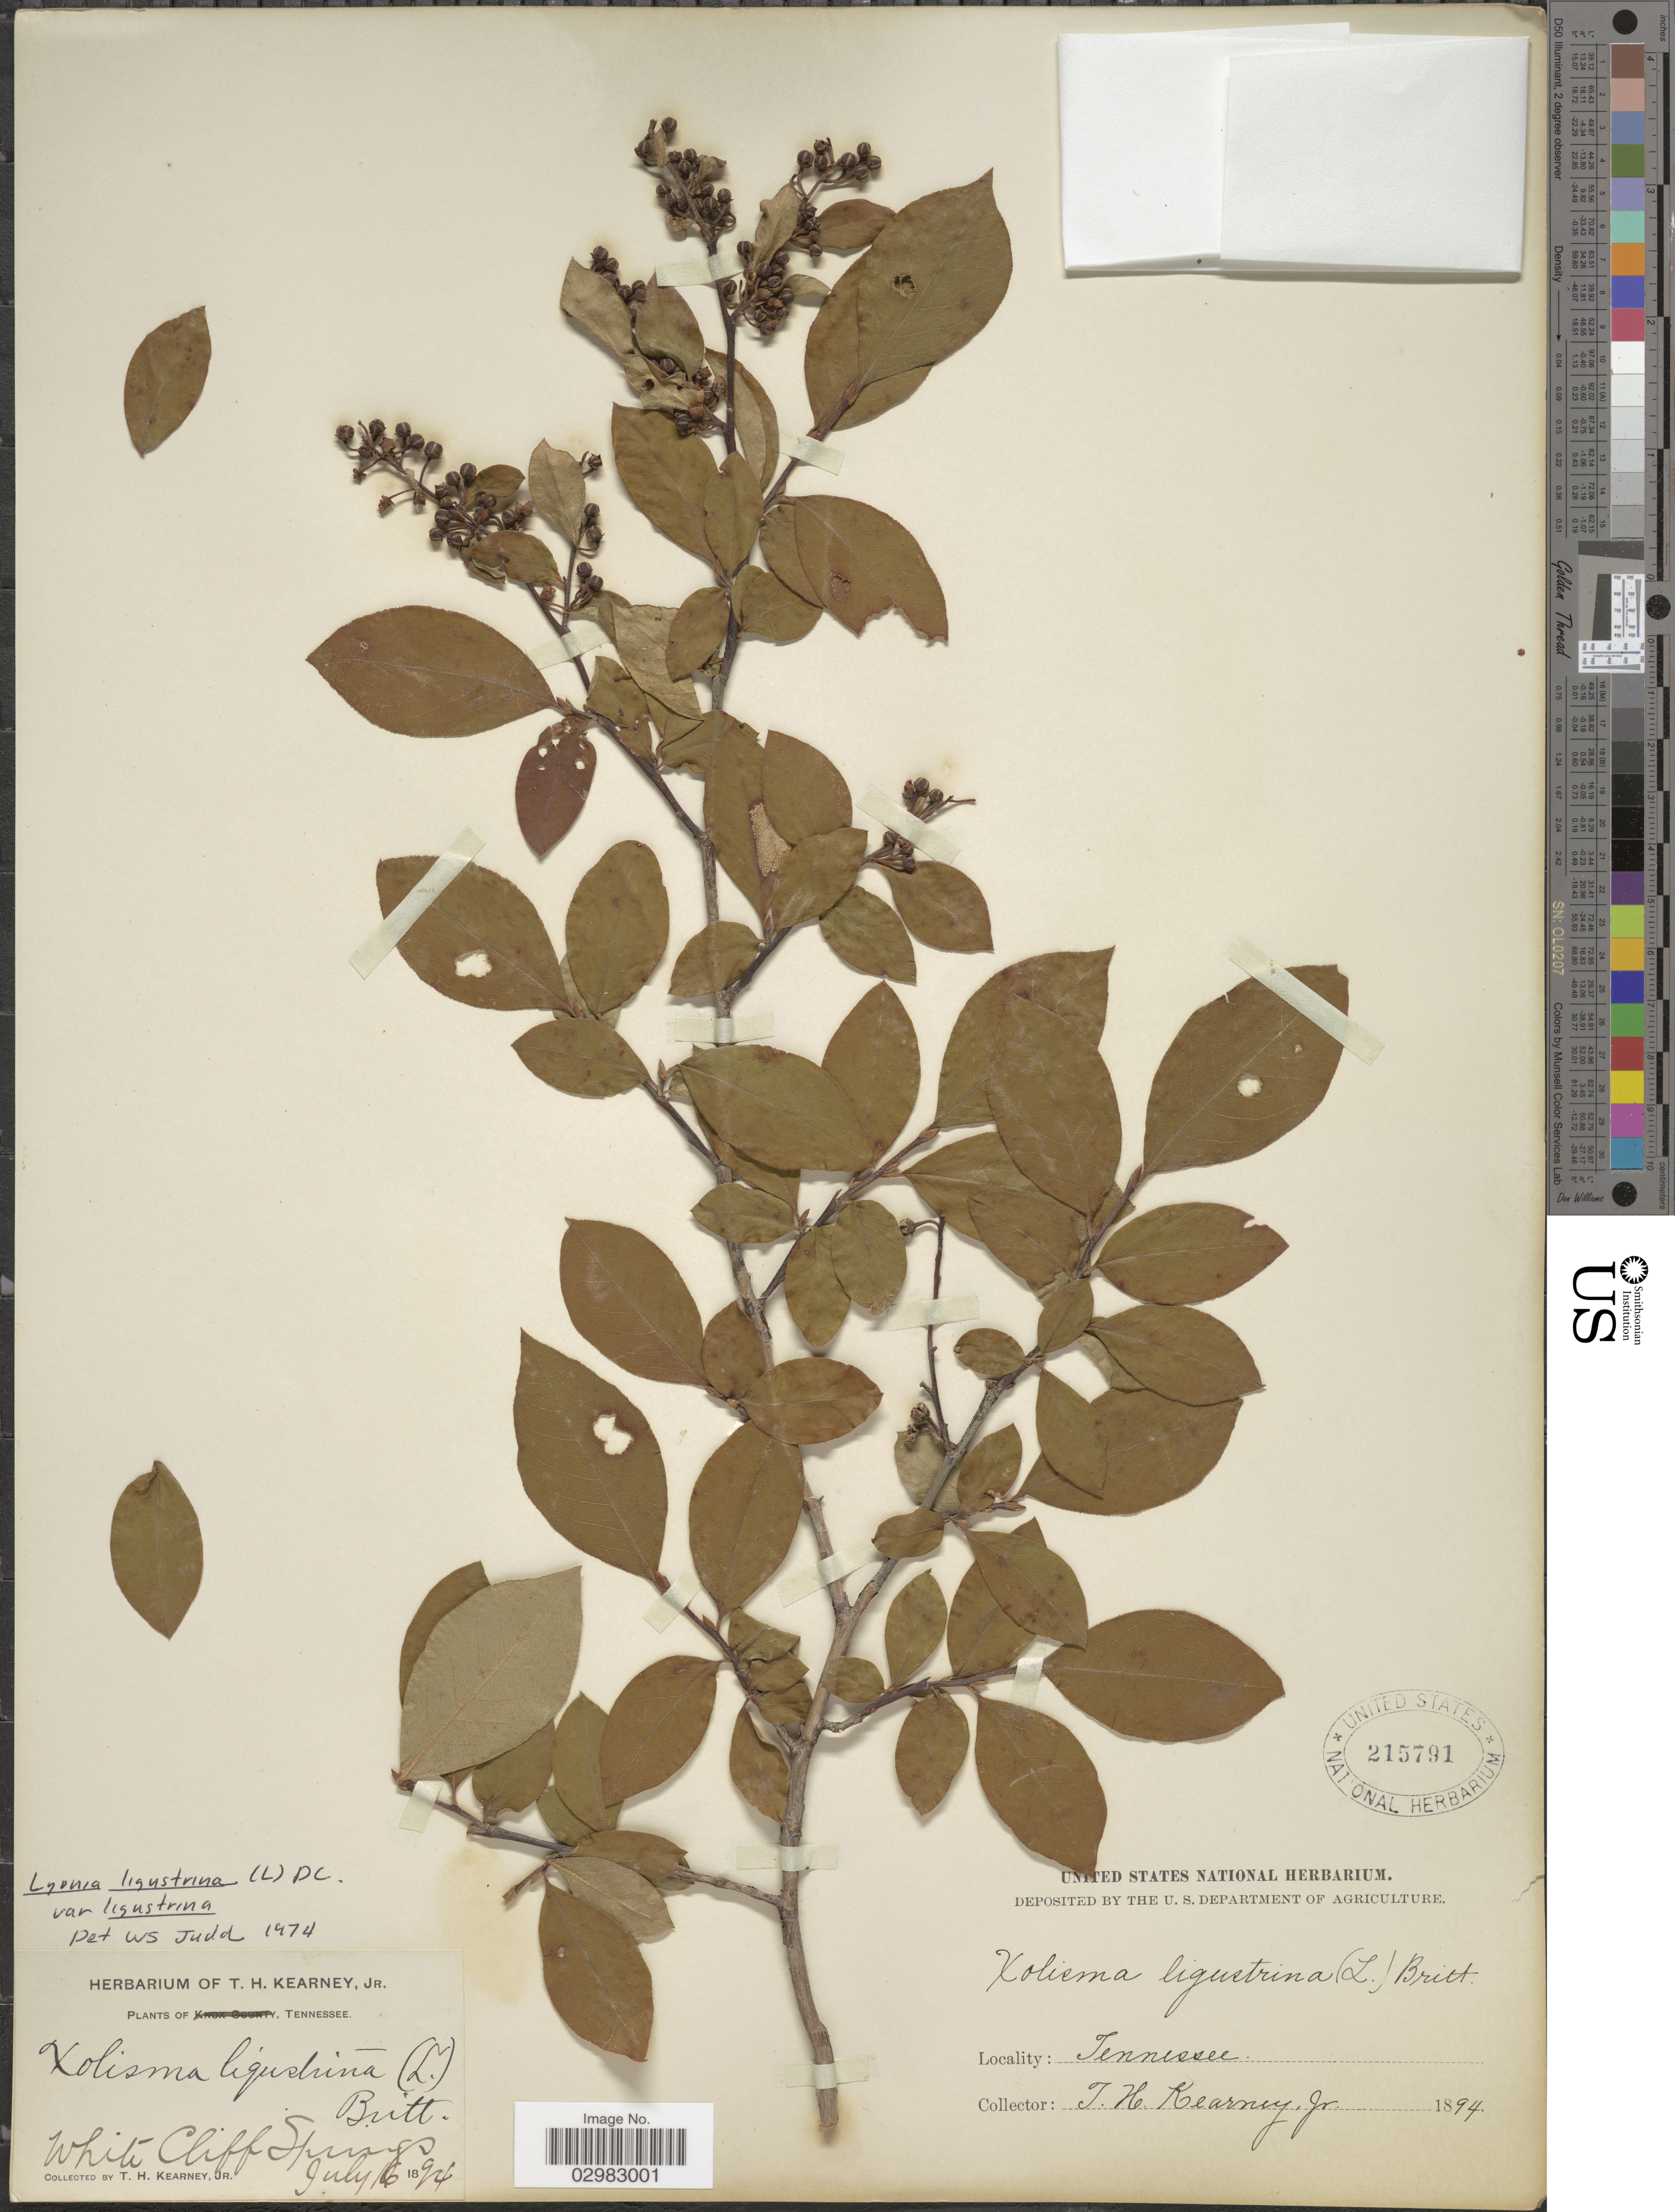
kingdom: Plantae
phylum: Tracheophyta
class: Magnoliopsida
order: Ericales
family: Ericaceae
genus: Lyonia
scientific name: Lyonia ligustrina var. ligustrina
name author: (L.) DC.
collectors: T. H. Kearney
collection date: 1894-07-06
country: United States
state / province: Tennessee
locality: White Cliff Springs.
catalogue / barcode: US 215791